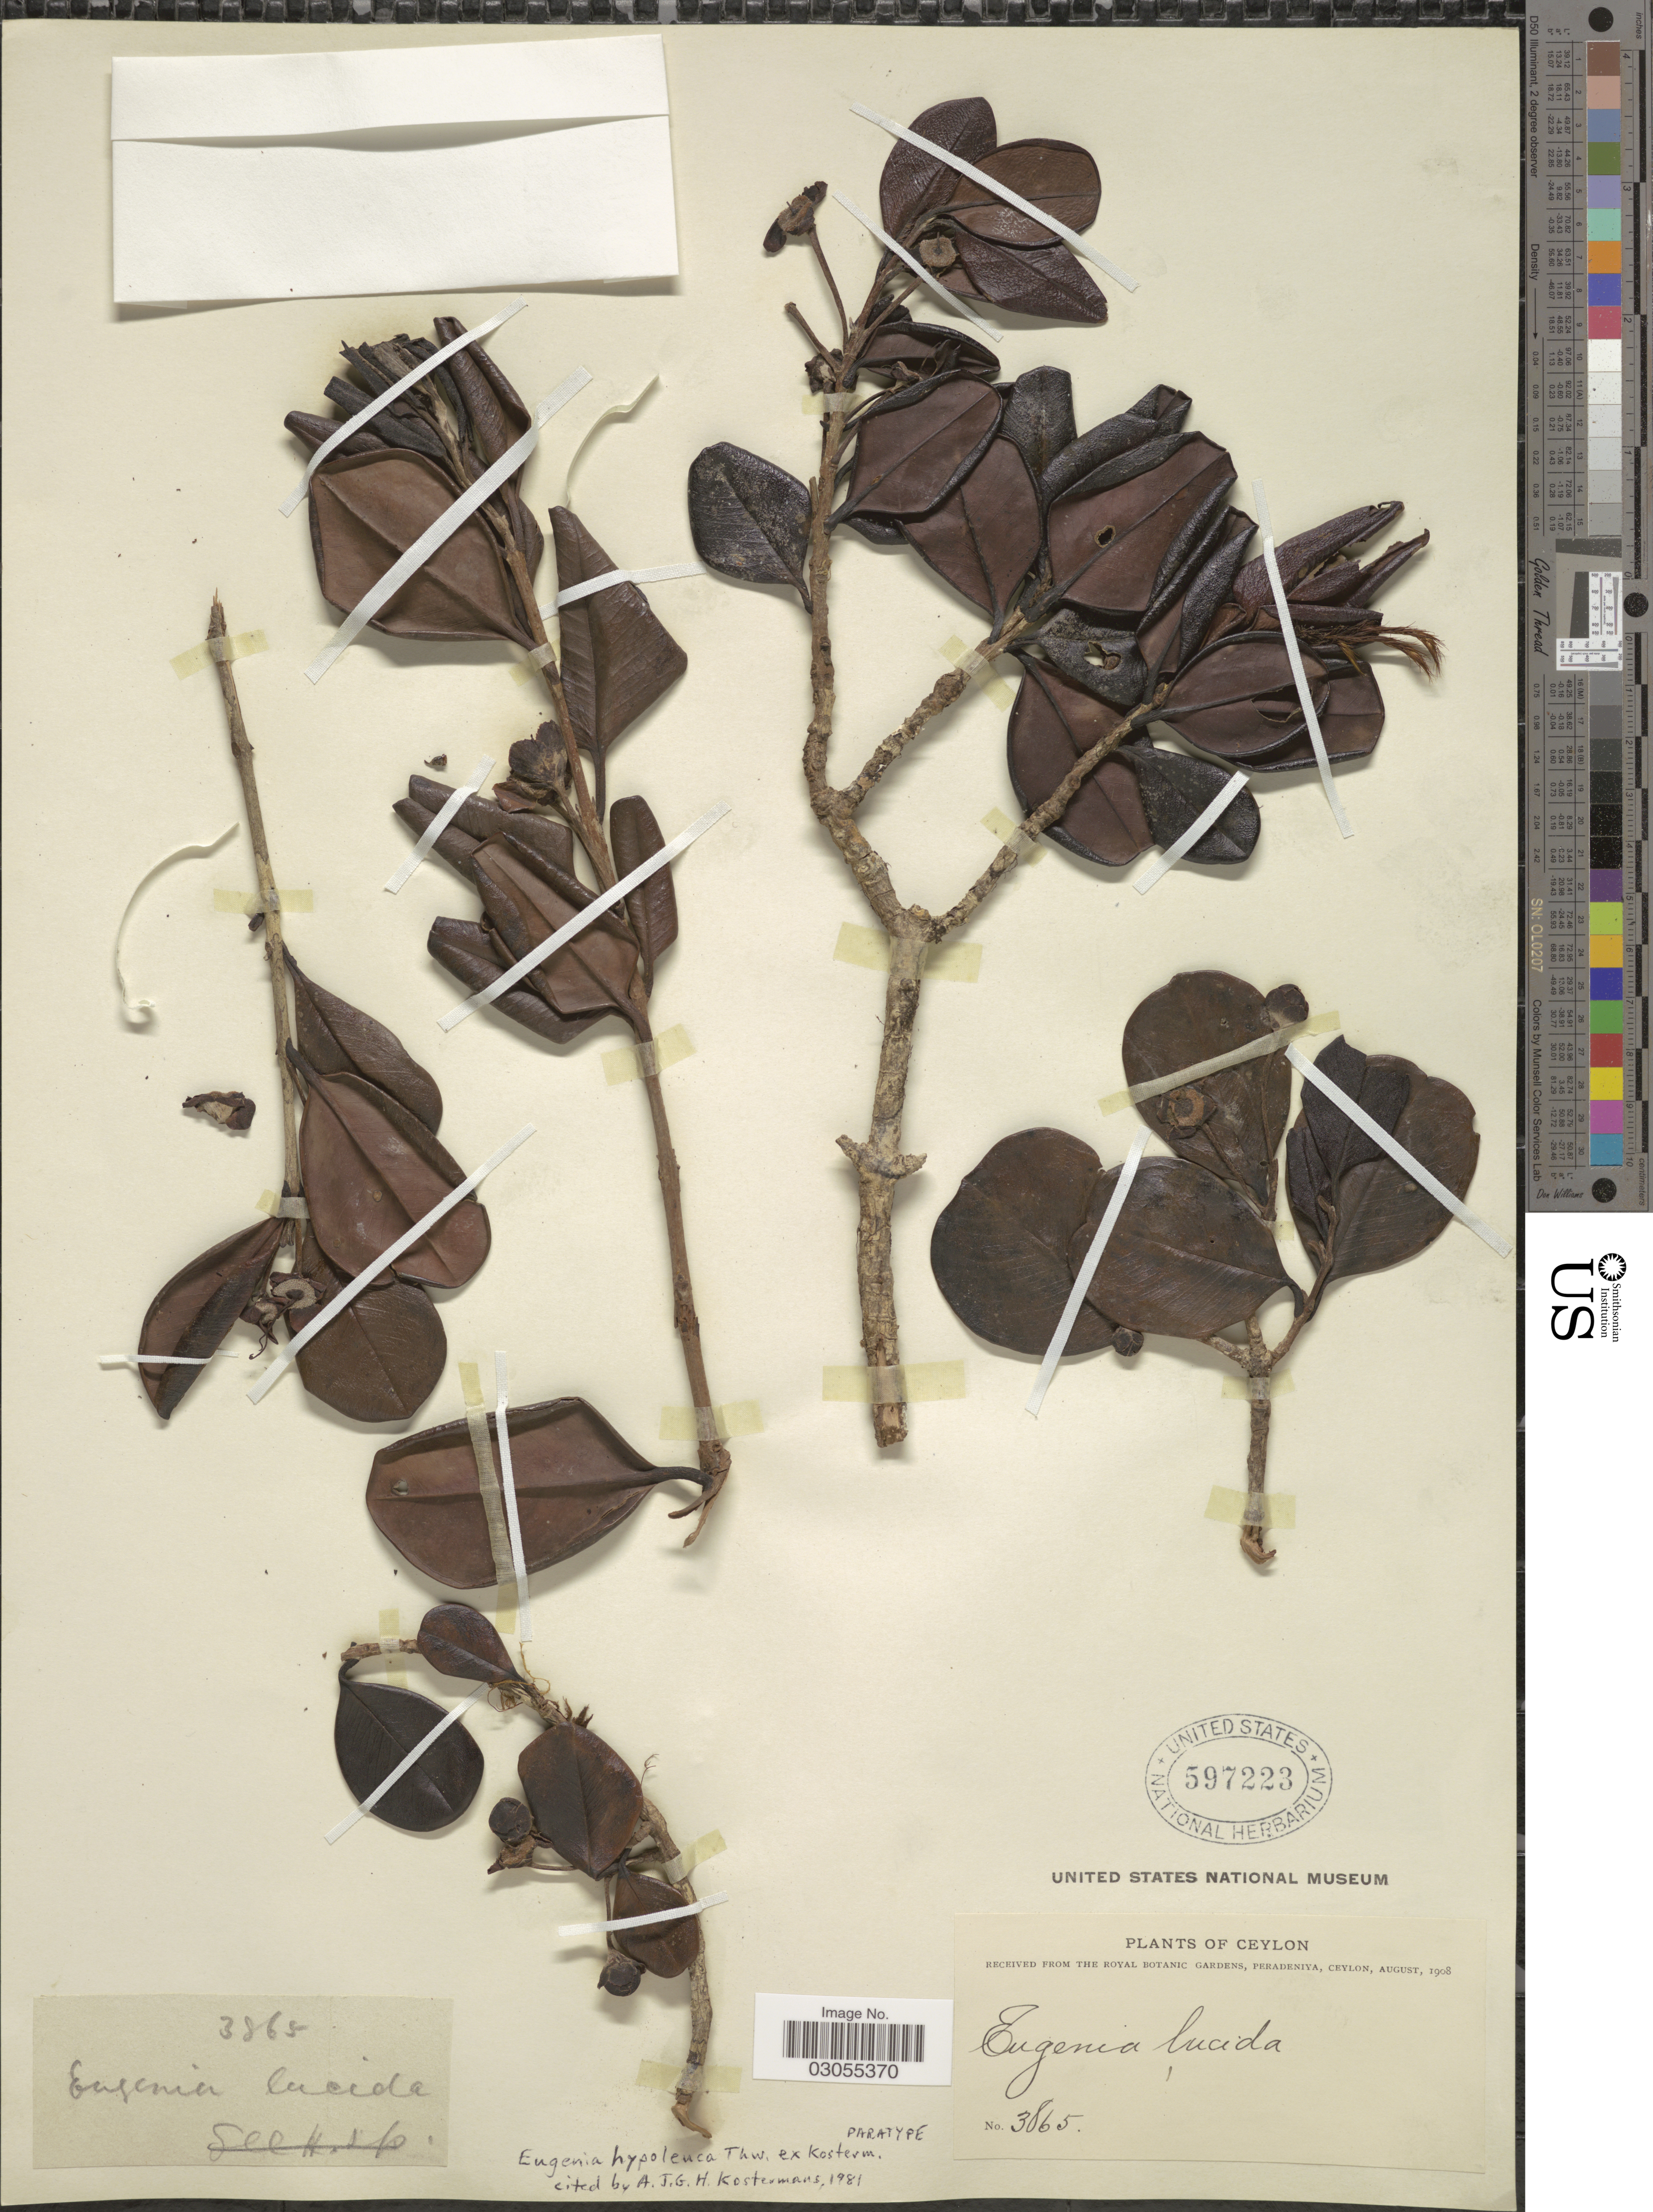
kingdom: Plantae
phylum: Tracheophyta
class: Magnoliopsida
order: Myrtales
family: Myrtaceae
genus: Eugenia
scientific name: Eugenia hypoleuca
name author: Thwaites ex Kosterm.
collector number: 3865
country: Sri Lanka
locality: Ceylon.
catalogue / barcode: US 597223